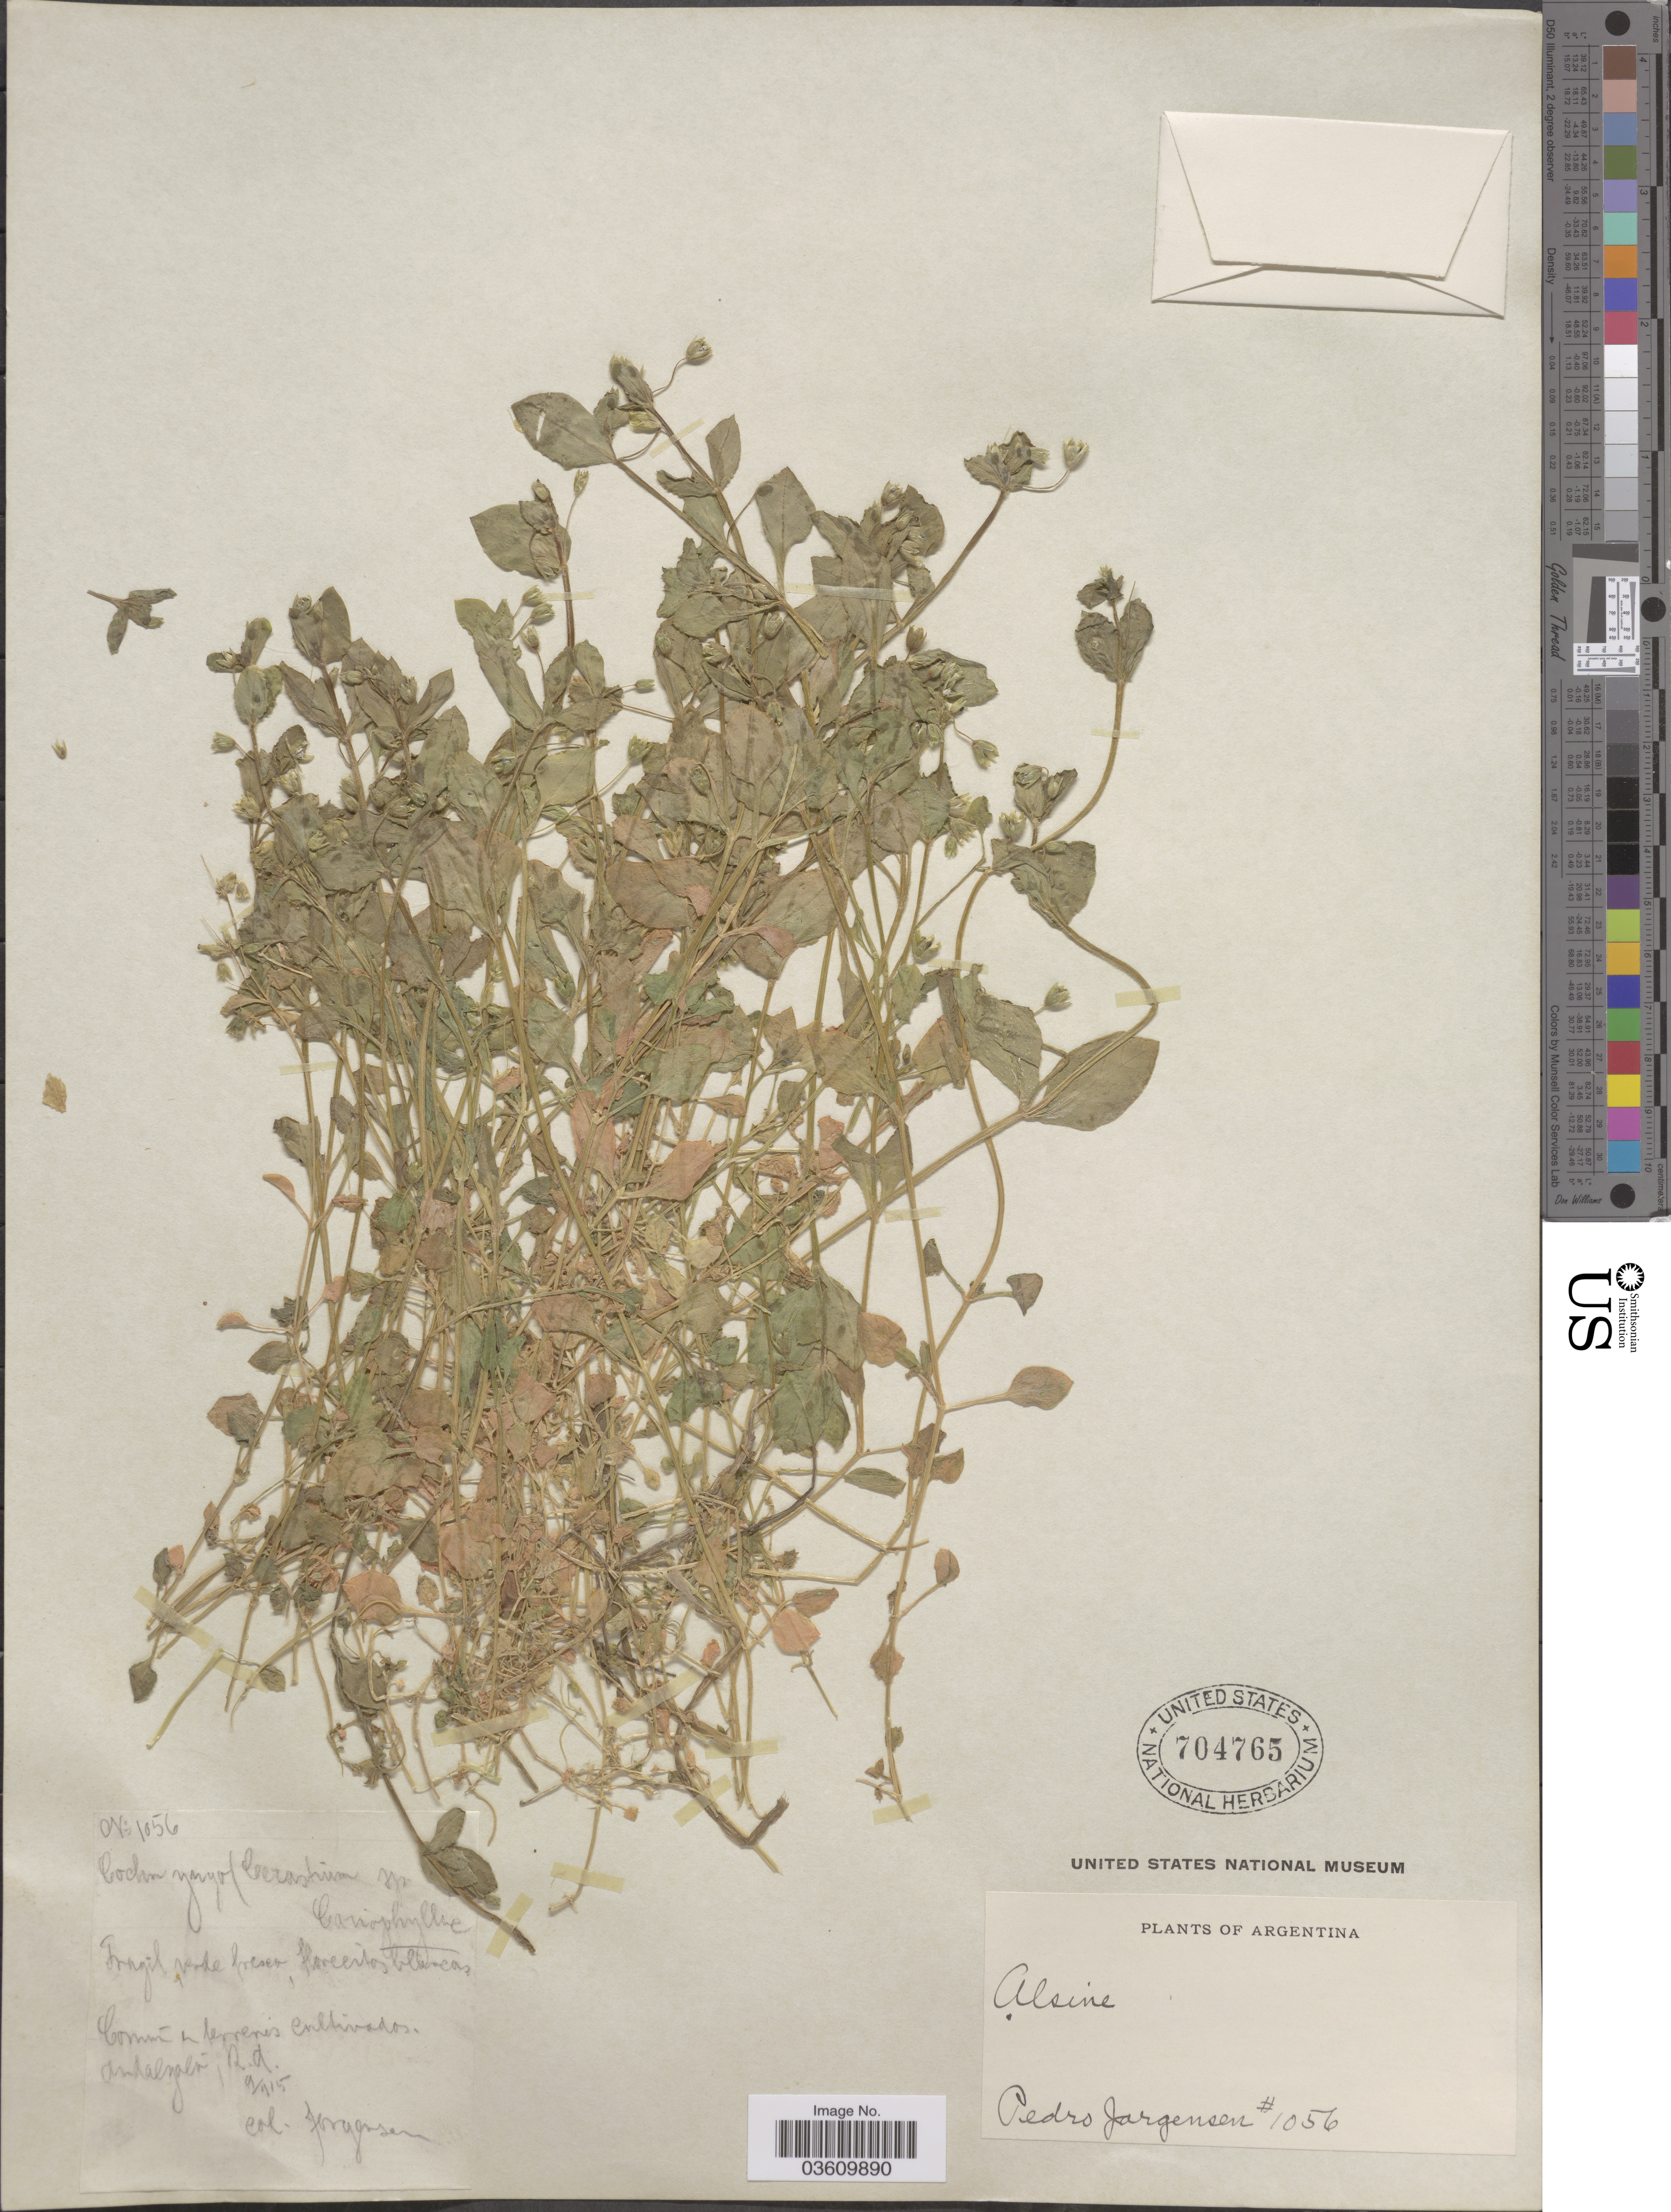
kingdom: Plantae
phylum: Tracheophyta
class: Magnoliopsida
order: Caryophyllales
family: Caryophyllaceae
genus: Stellaria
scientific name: Stellaria media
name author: (L.) Vill.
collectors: P. Jörgensen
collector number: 1056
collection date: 1915-09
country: Argentina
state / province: Catamarca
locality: Comun en terrenis cultivados, Andalgalá.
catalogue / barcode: US 704765